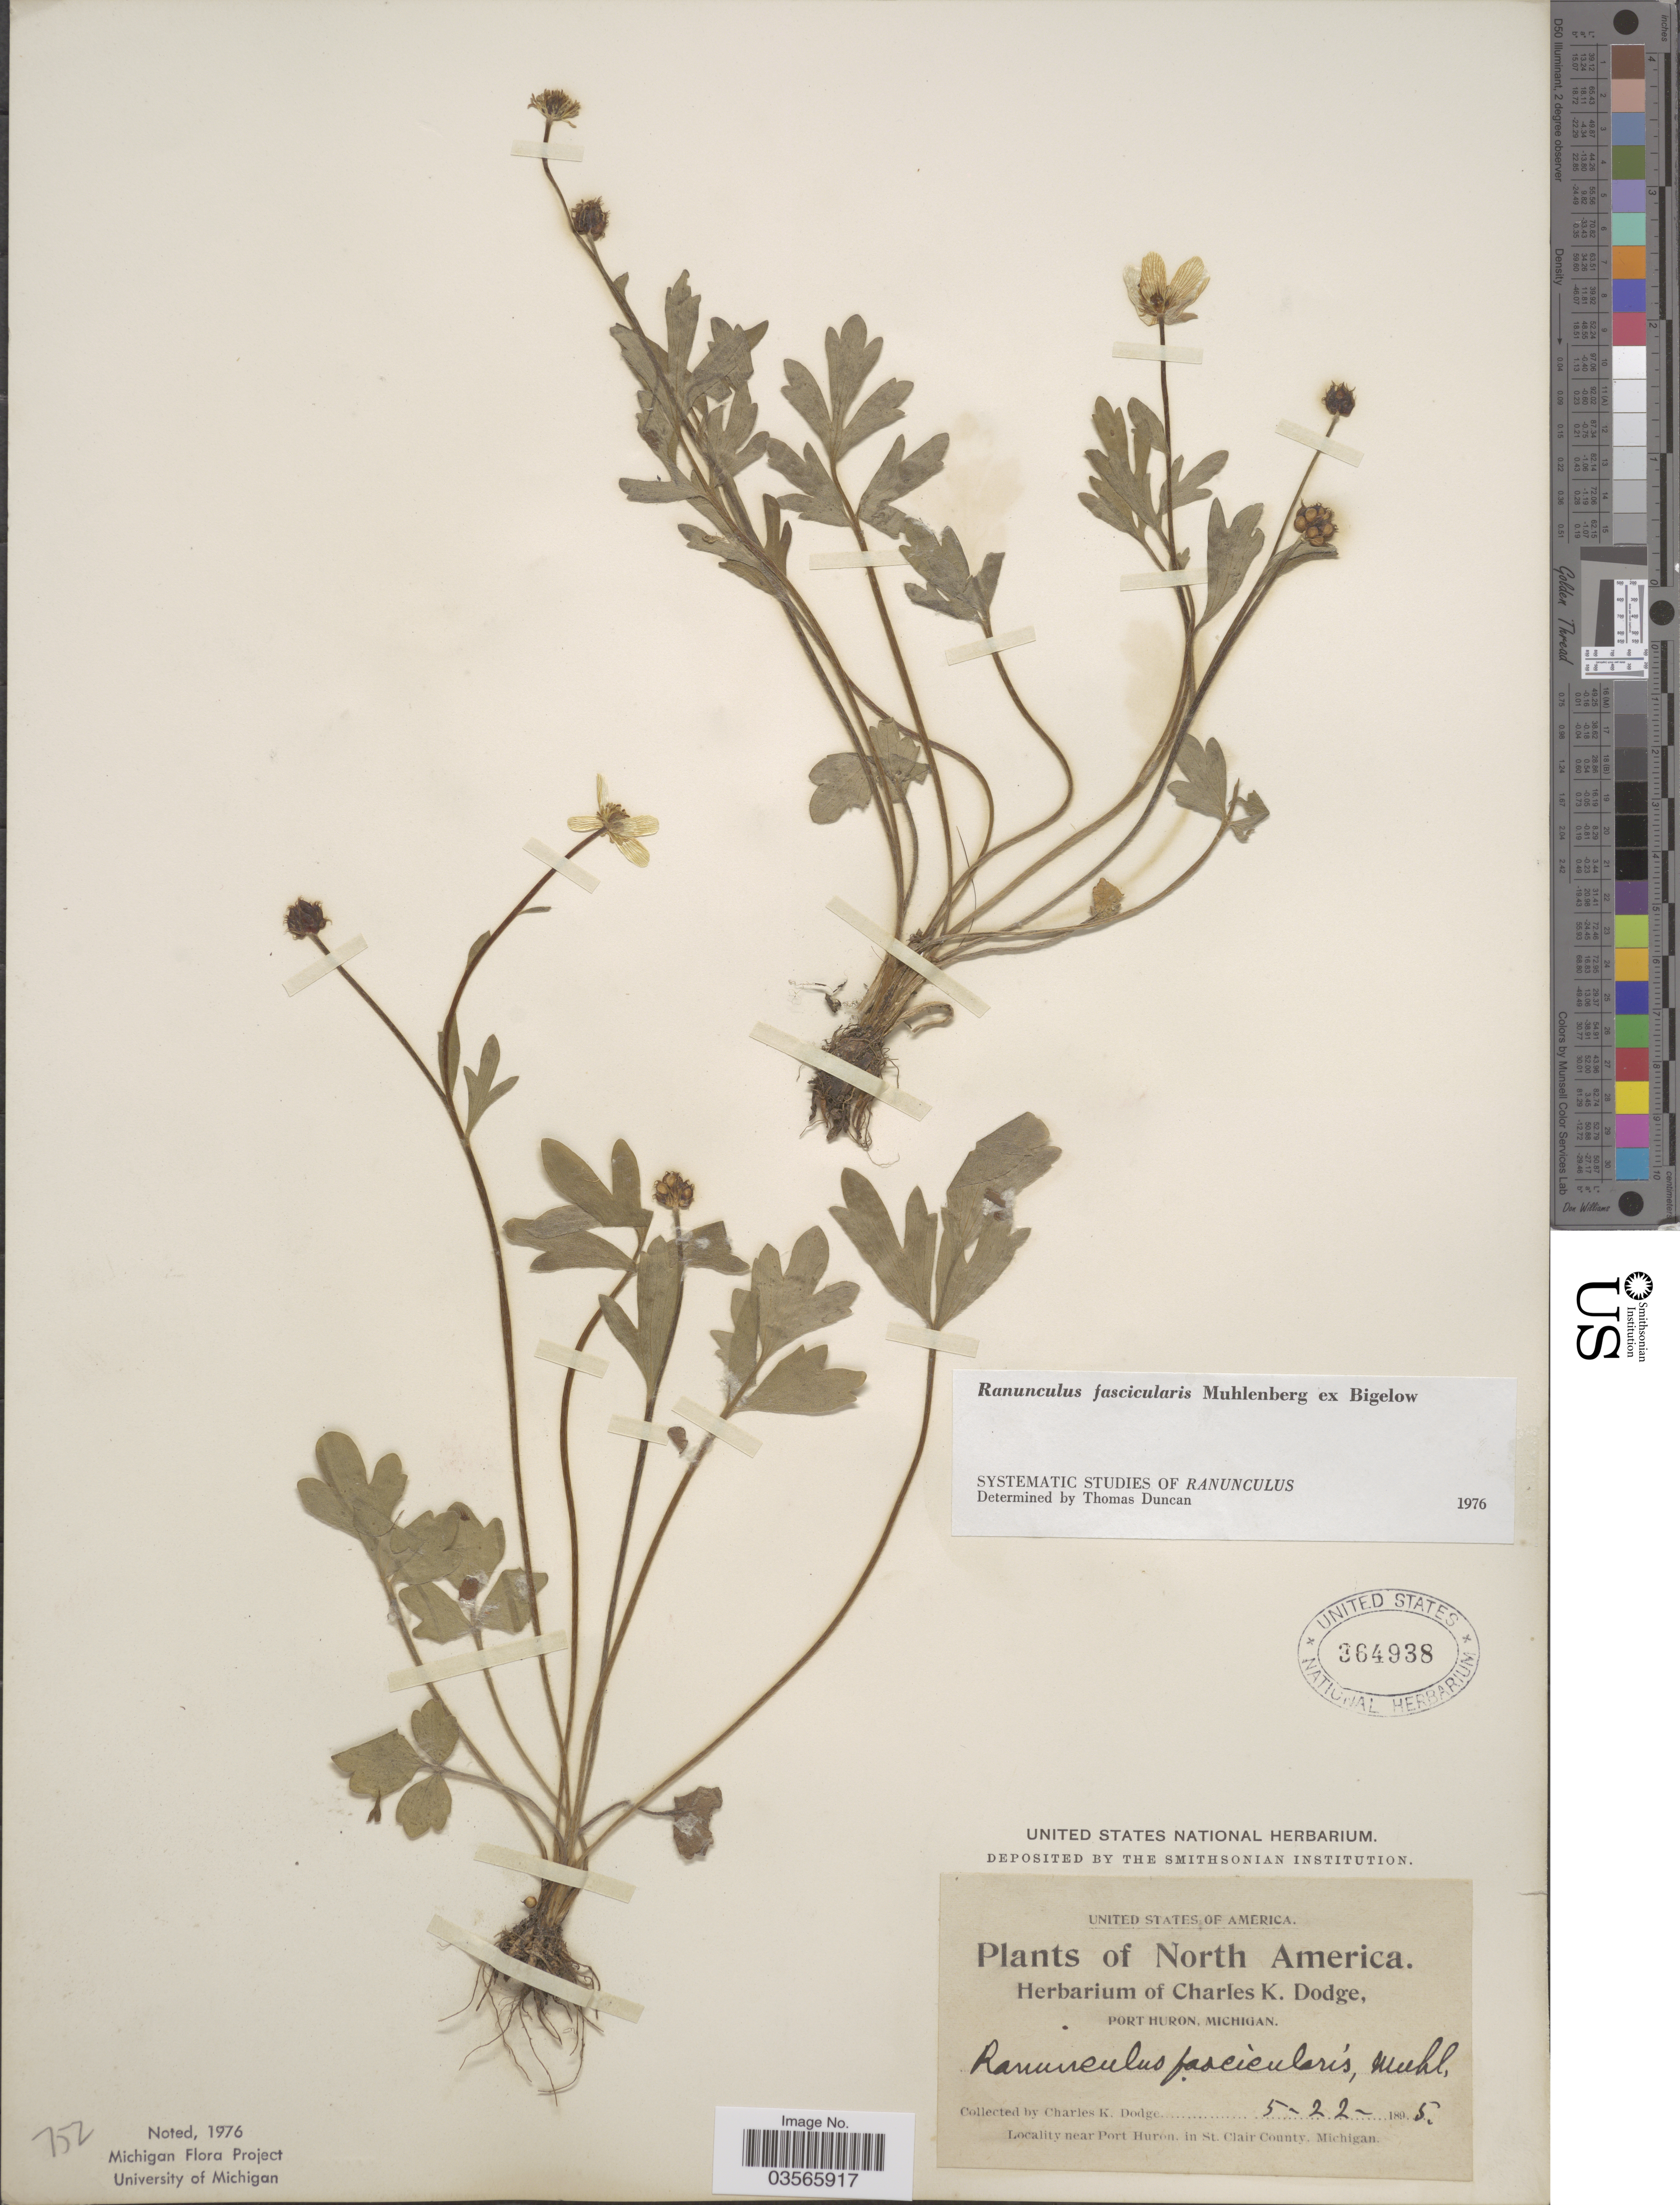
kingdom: Plantae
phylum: Tracheophyta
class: Magnoliopsida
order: Ranunculales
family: Ranunculaceae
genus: Ranunculus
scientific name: Ranunculus fascicularis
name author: Muhl. ex Bigelow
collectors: C. K. Dodge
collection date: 1895-05-22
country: United States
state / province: Michigan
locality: Near Port Huron in St. Clair County.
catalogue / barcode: US 364938